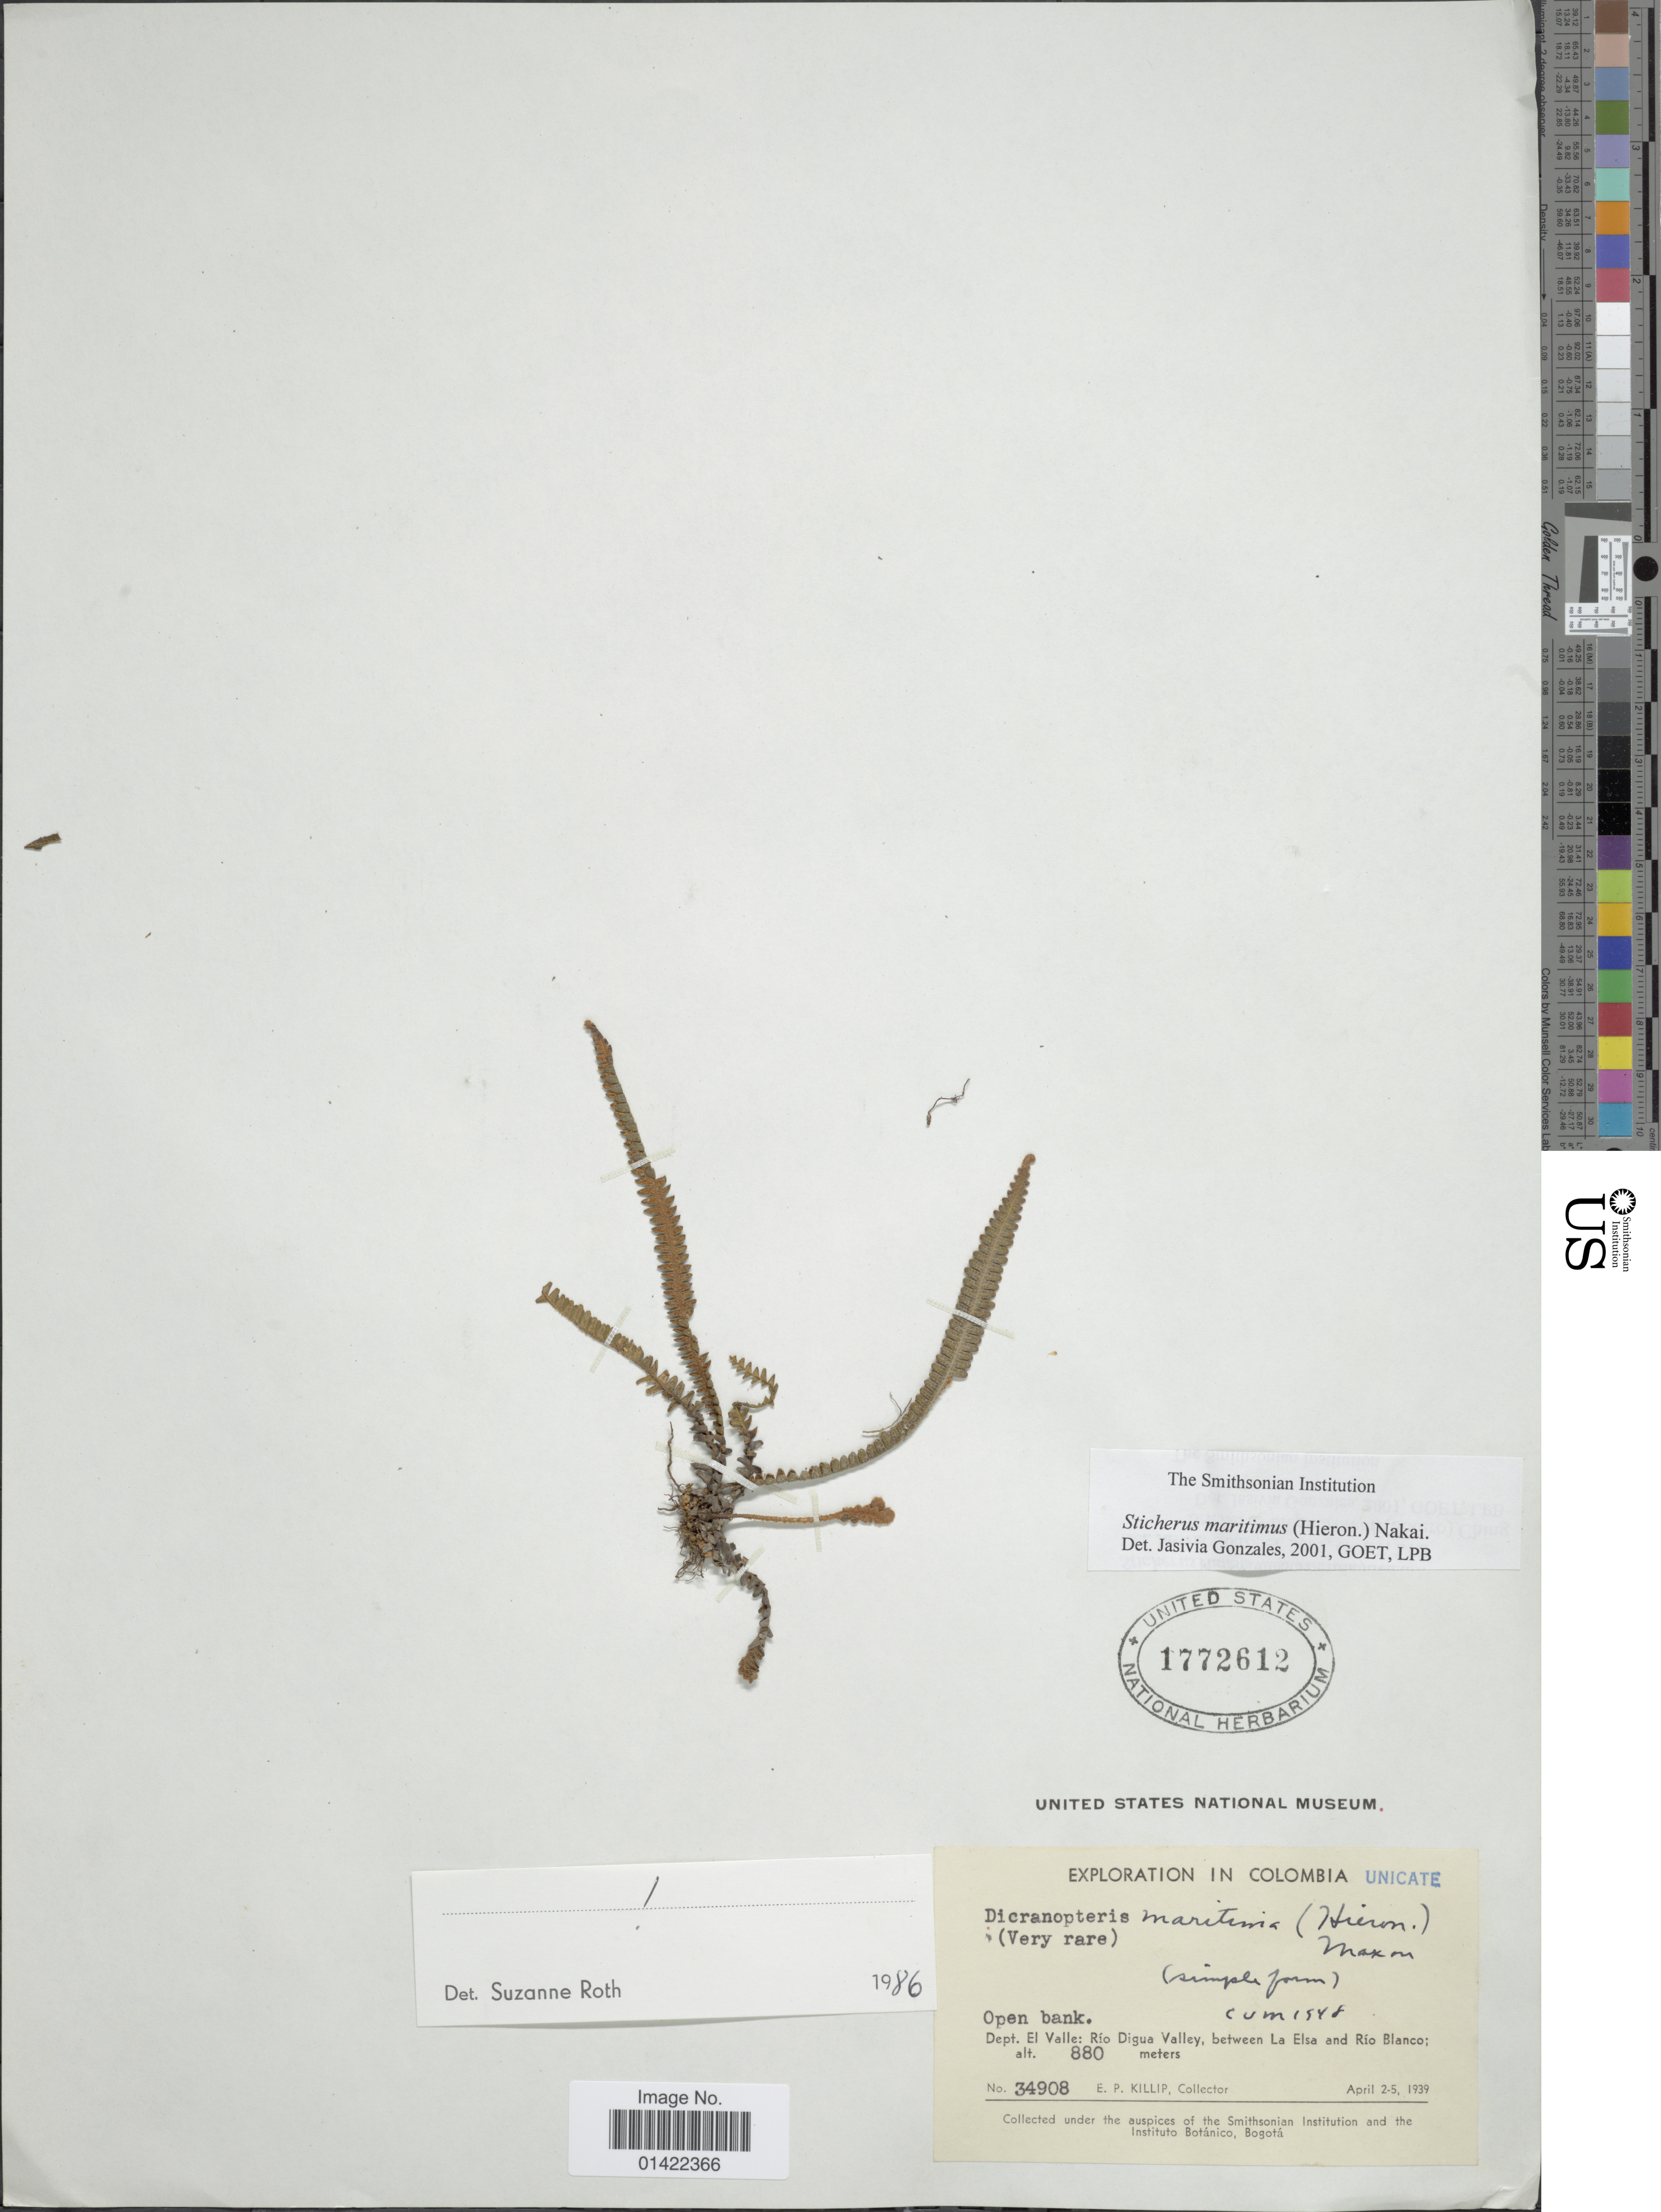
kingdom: Plantae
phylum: Tracheophyta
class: Polypodiopsida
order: Gleicheniales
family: Gleicheniaceae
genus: Sticherus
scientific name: Sticherus maritimus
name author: (Hieron.) Nakai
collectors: E. P. Killip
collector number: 34908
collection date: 1939-04-02/1939-04-05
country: Colombia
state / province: Valle del Cauca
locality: Río Digua Valley, between La Elsa and Río Blanco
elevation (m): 880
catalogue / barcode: US 1772612